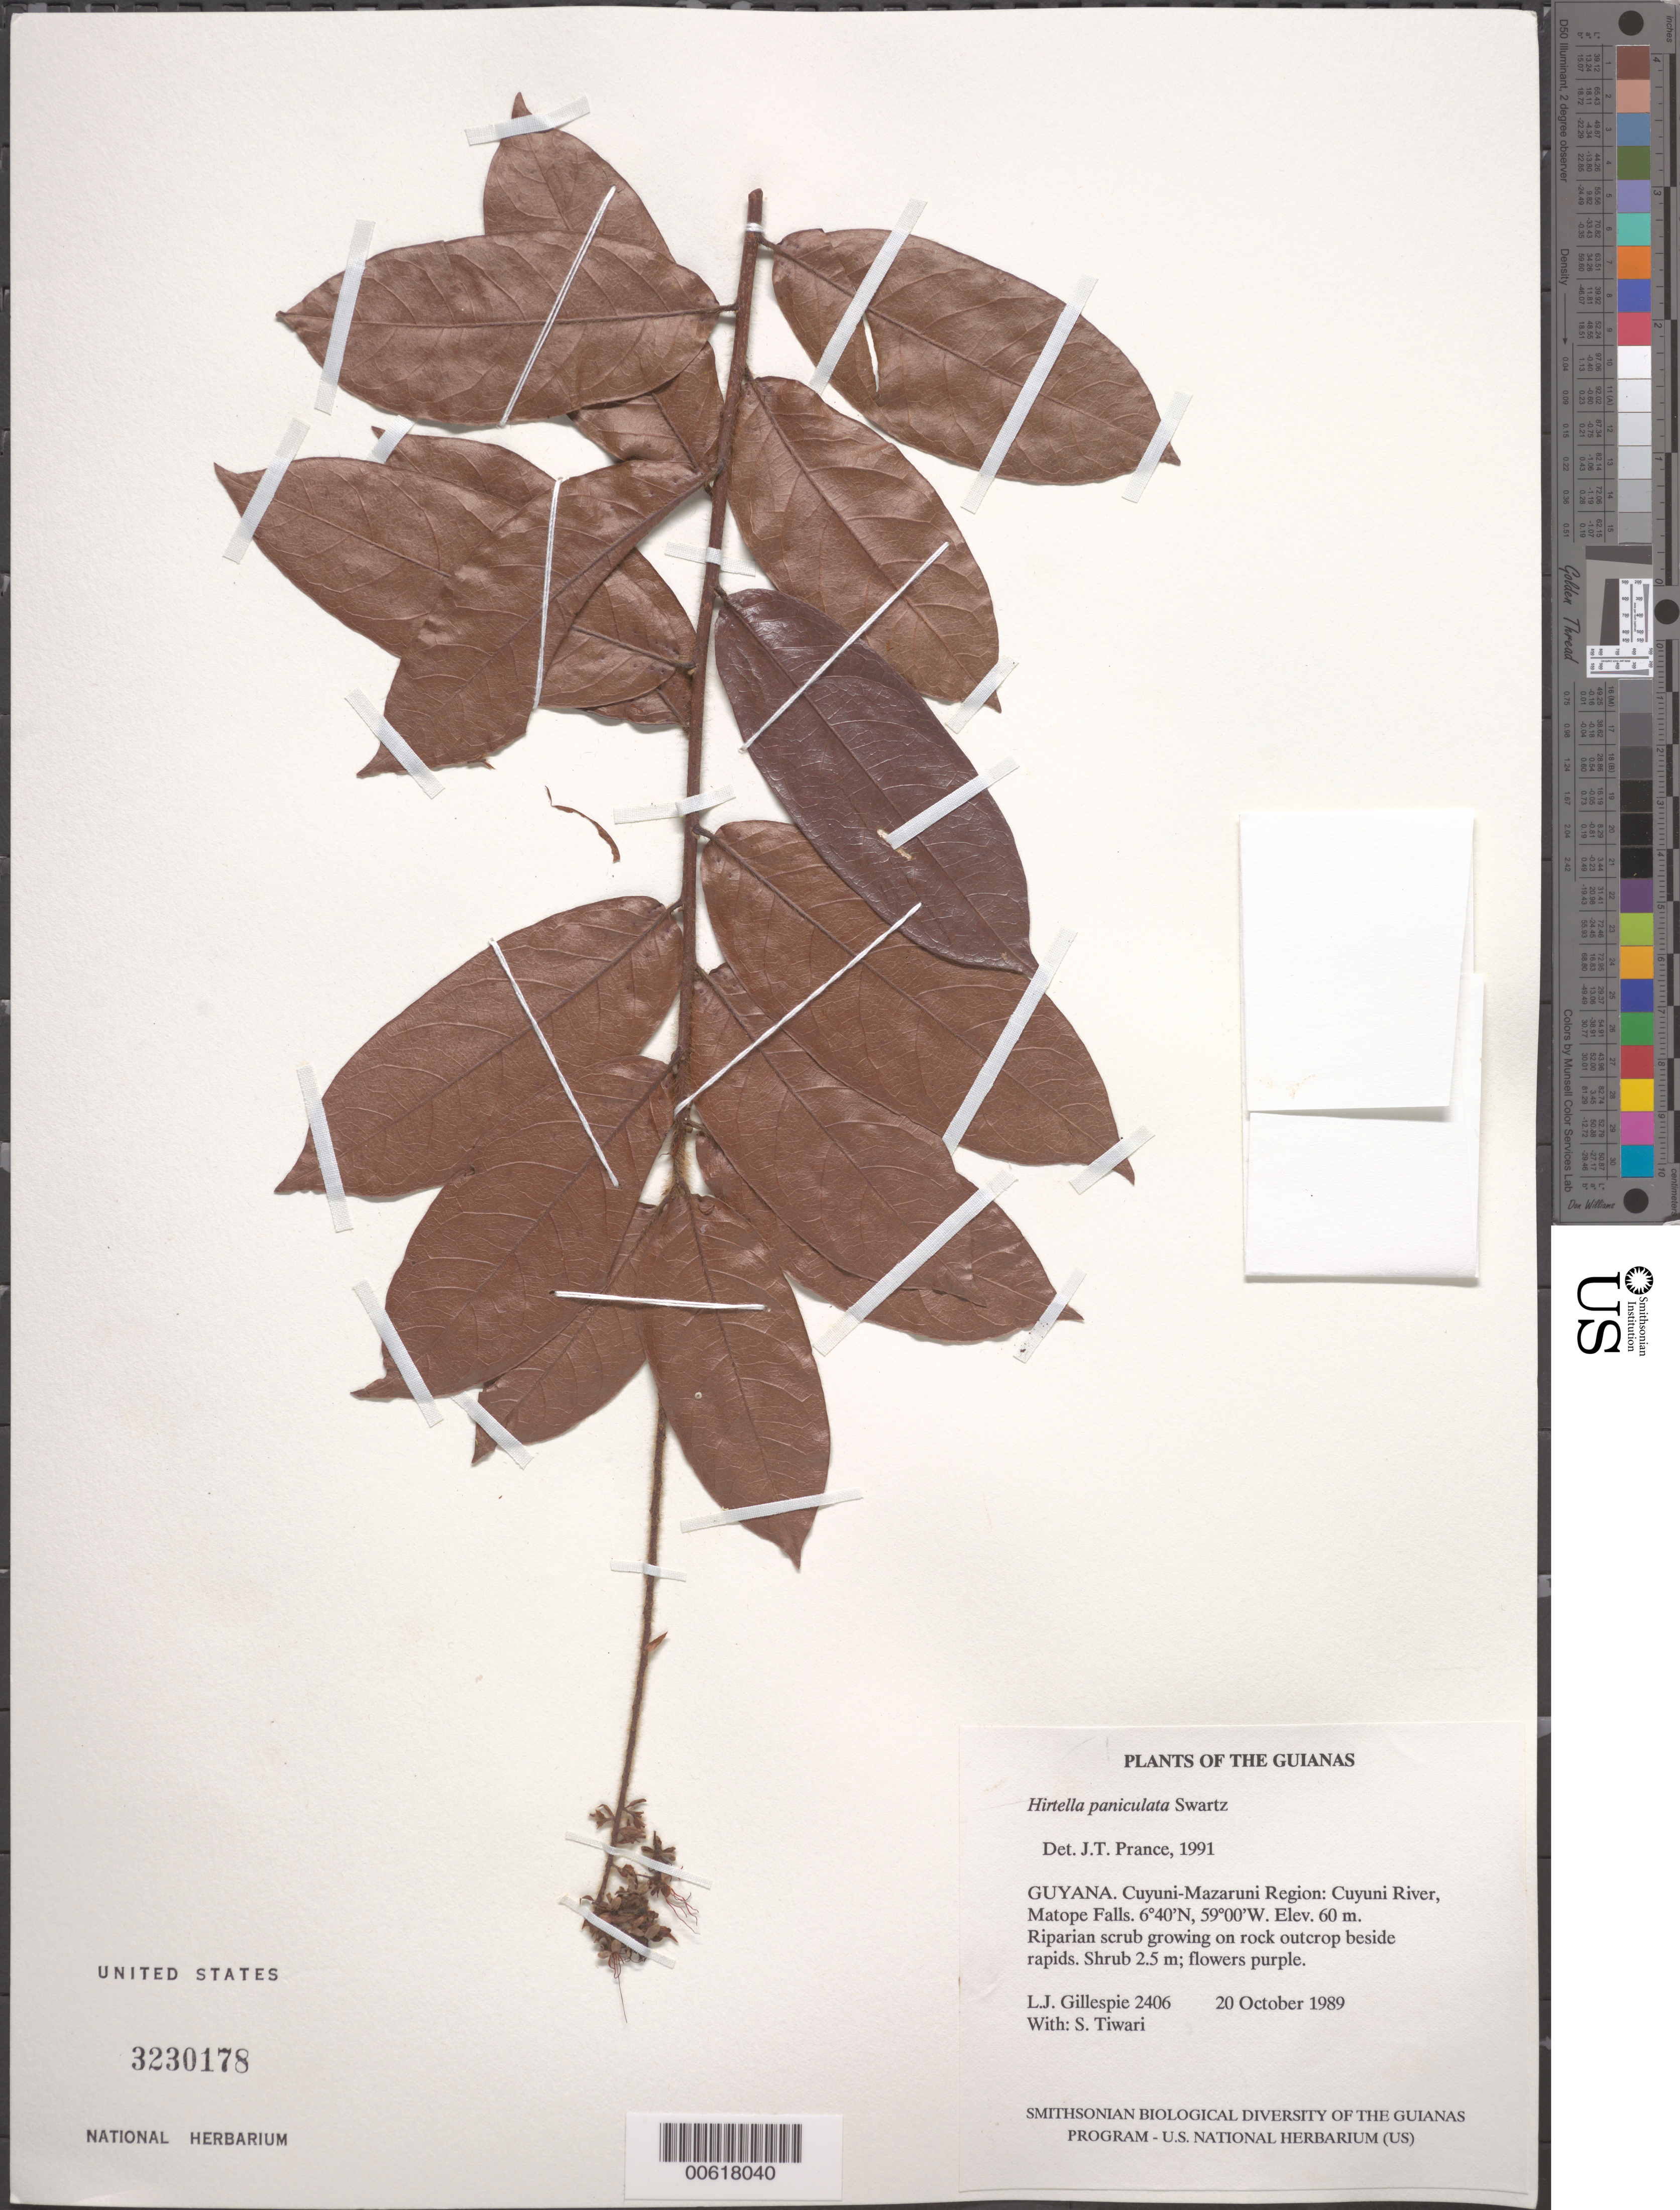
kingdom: Plantae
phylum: Tracheophyta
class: Magnoliopsida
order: Malpighiales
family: Chrysobalanaceae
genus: Hirtella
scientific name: Hirtella paniculata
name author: Sw.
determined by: Prance, G. T.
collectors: L. J. Gillespie & S. Tiwari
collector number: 2406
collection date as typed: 20 October 1989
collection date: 1989-10-20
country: Guyana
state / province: Cuyuni-Mazaruni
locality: Cuyuni River, Matope Falls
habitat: Riparian scrub growing on rock outcrop beside rapids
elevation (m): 40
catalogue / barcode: US 3230178